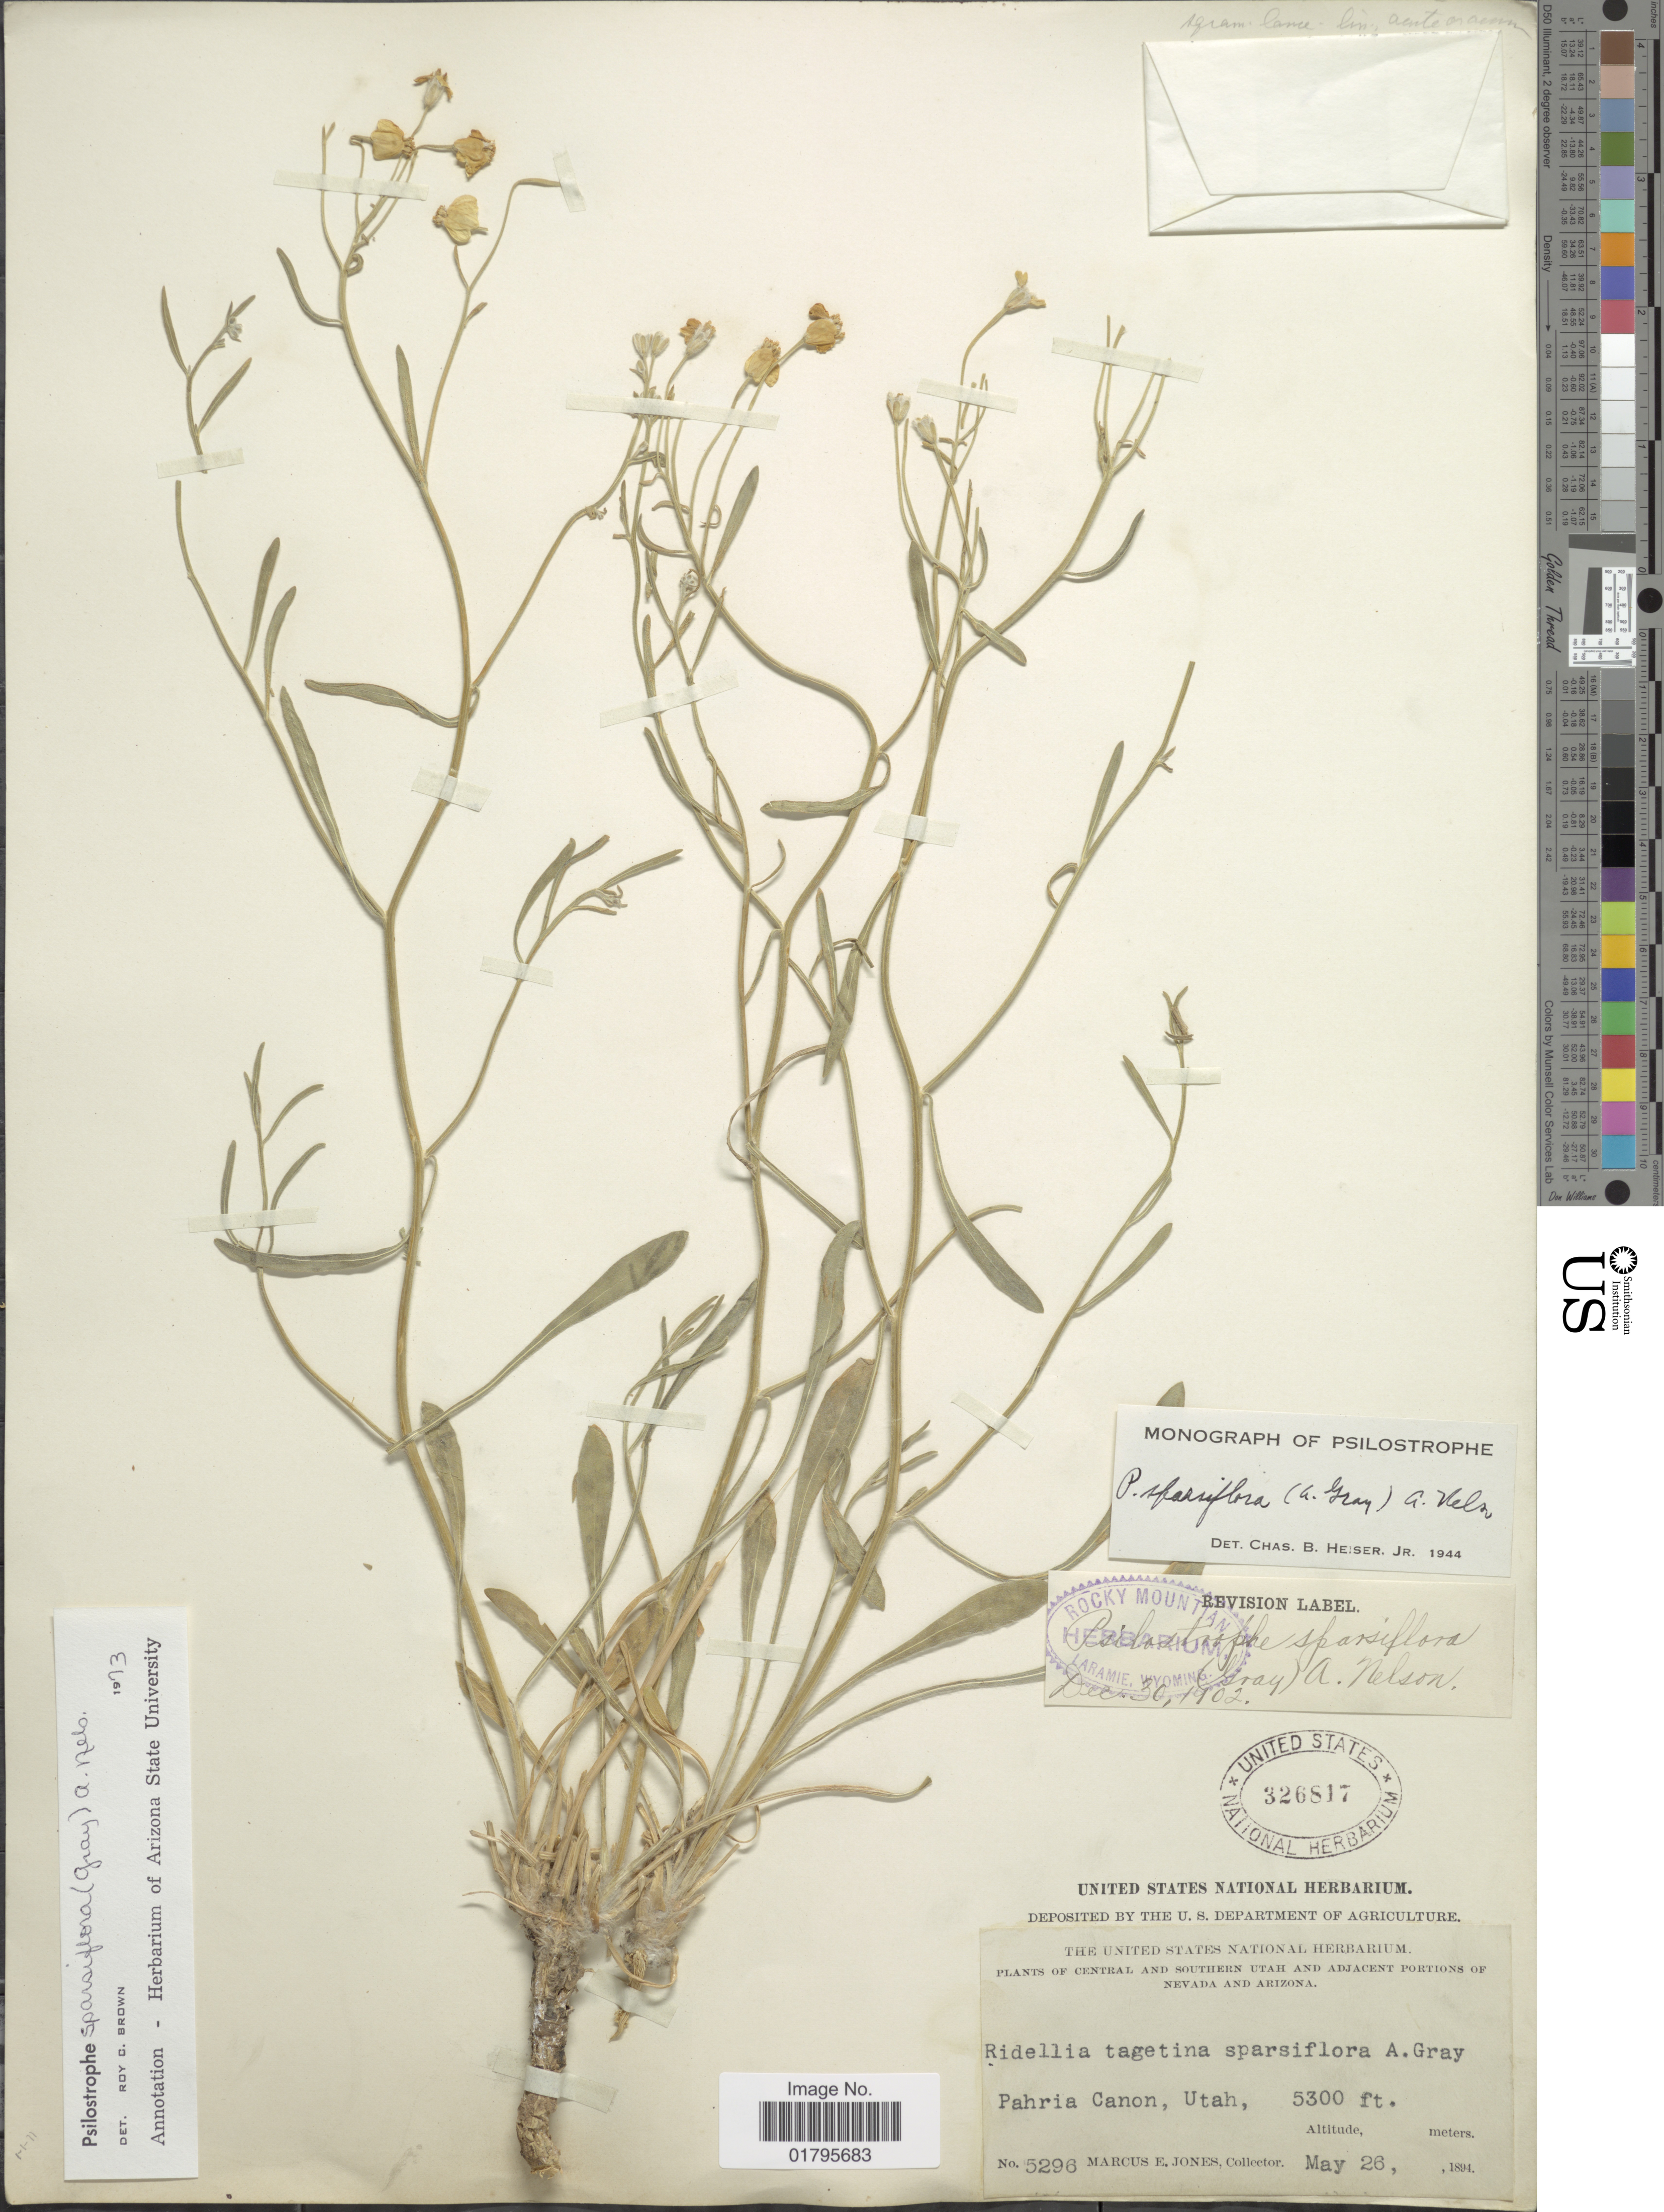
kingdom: Plantae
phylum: Tracheophyta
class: Magnoliopsida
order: Asterales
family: Asteraceae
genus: Psilostrophe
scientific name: Psilostrophe sparsiflora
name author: (A. Gray) A. Nelson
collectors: M. E. Jones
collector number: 5296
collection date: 1894-05-26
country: United States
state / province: Utah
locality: Pahria Canon. Central and southern Utah and adjacent portions of Nevada and Arizona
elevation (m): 1615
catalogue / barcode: US 326817